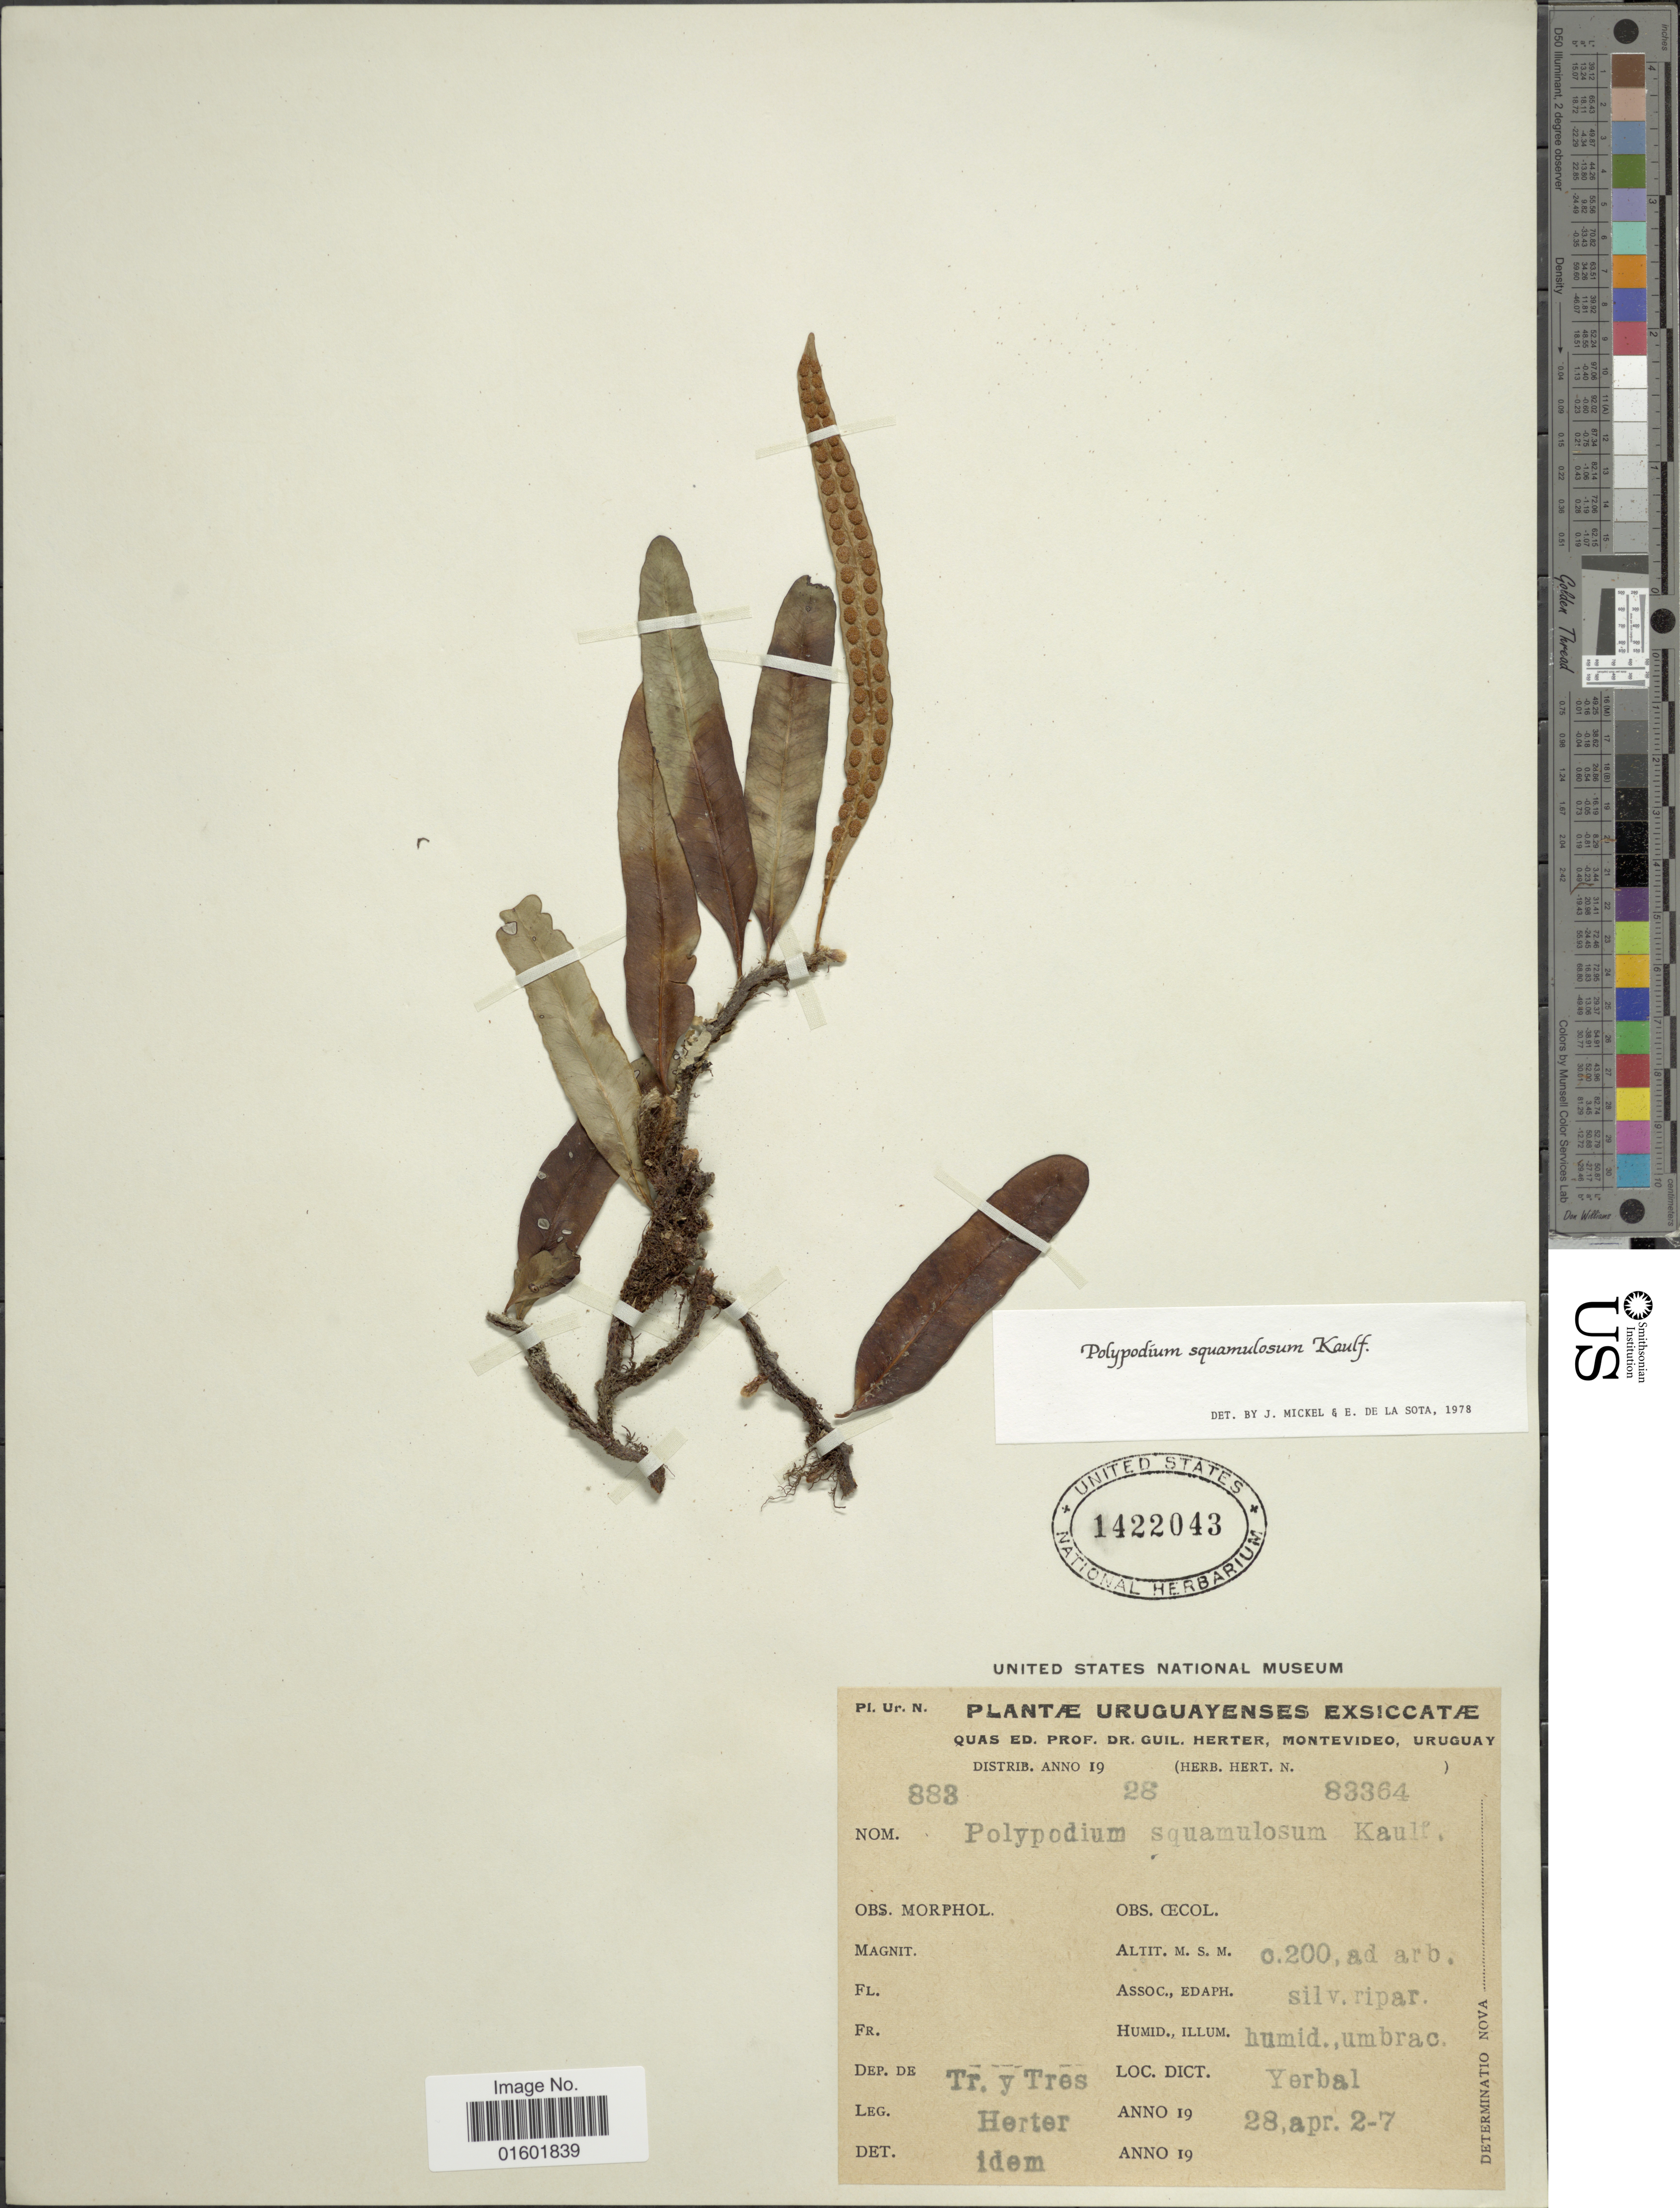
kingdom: Plantae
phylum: Tracheophyta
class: Polypodiopsida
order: Polypodiales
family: Polypodiaceae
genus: Microgramma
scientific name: Microgramma squamulosa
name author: (Kaulf.) Sota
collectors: W. G. Herter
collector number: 883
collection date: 1928-04-02/1928-04-07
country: Uruguay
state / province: Treinta y Tres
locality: Yerbal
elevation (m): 200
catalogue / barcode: US 1422043